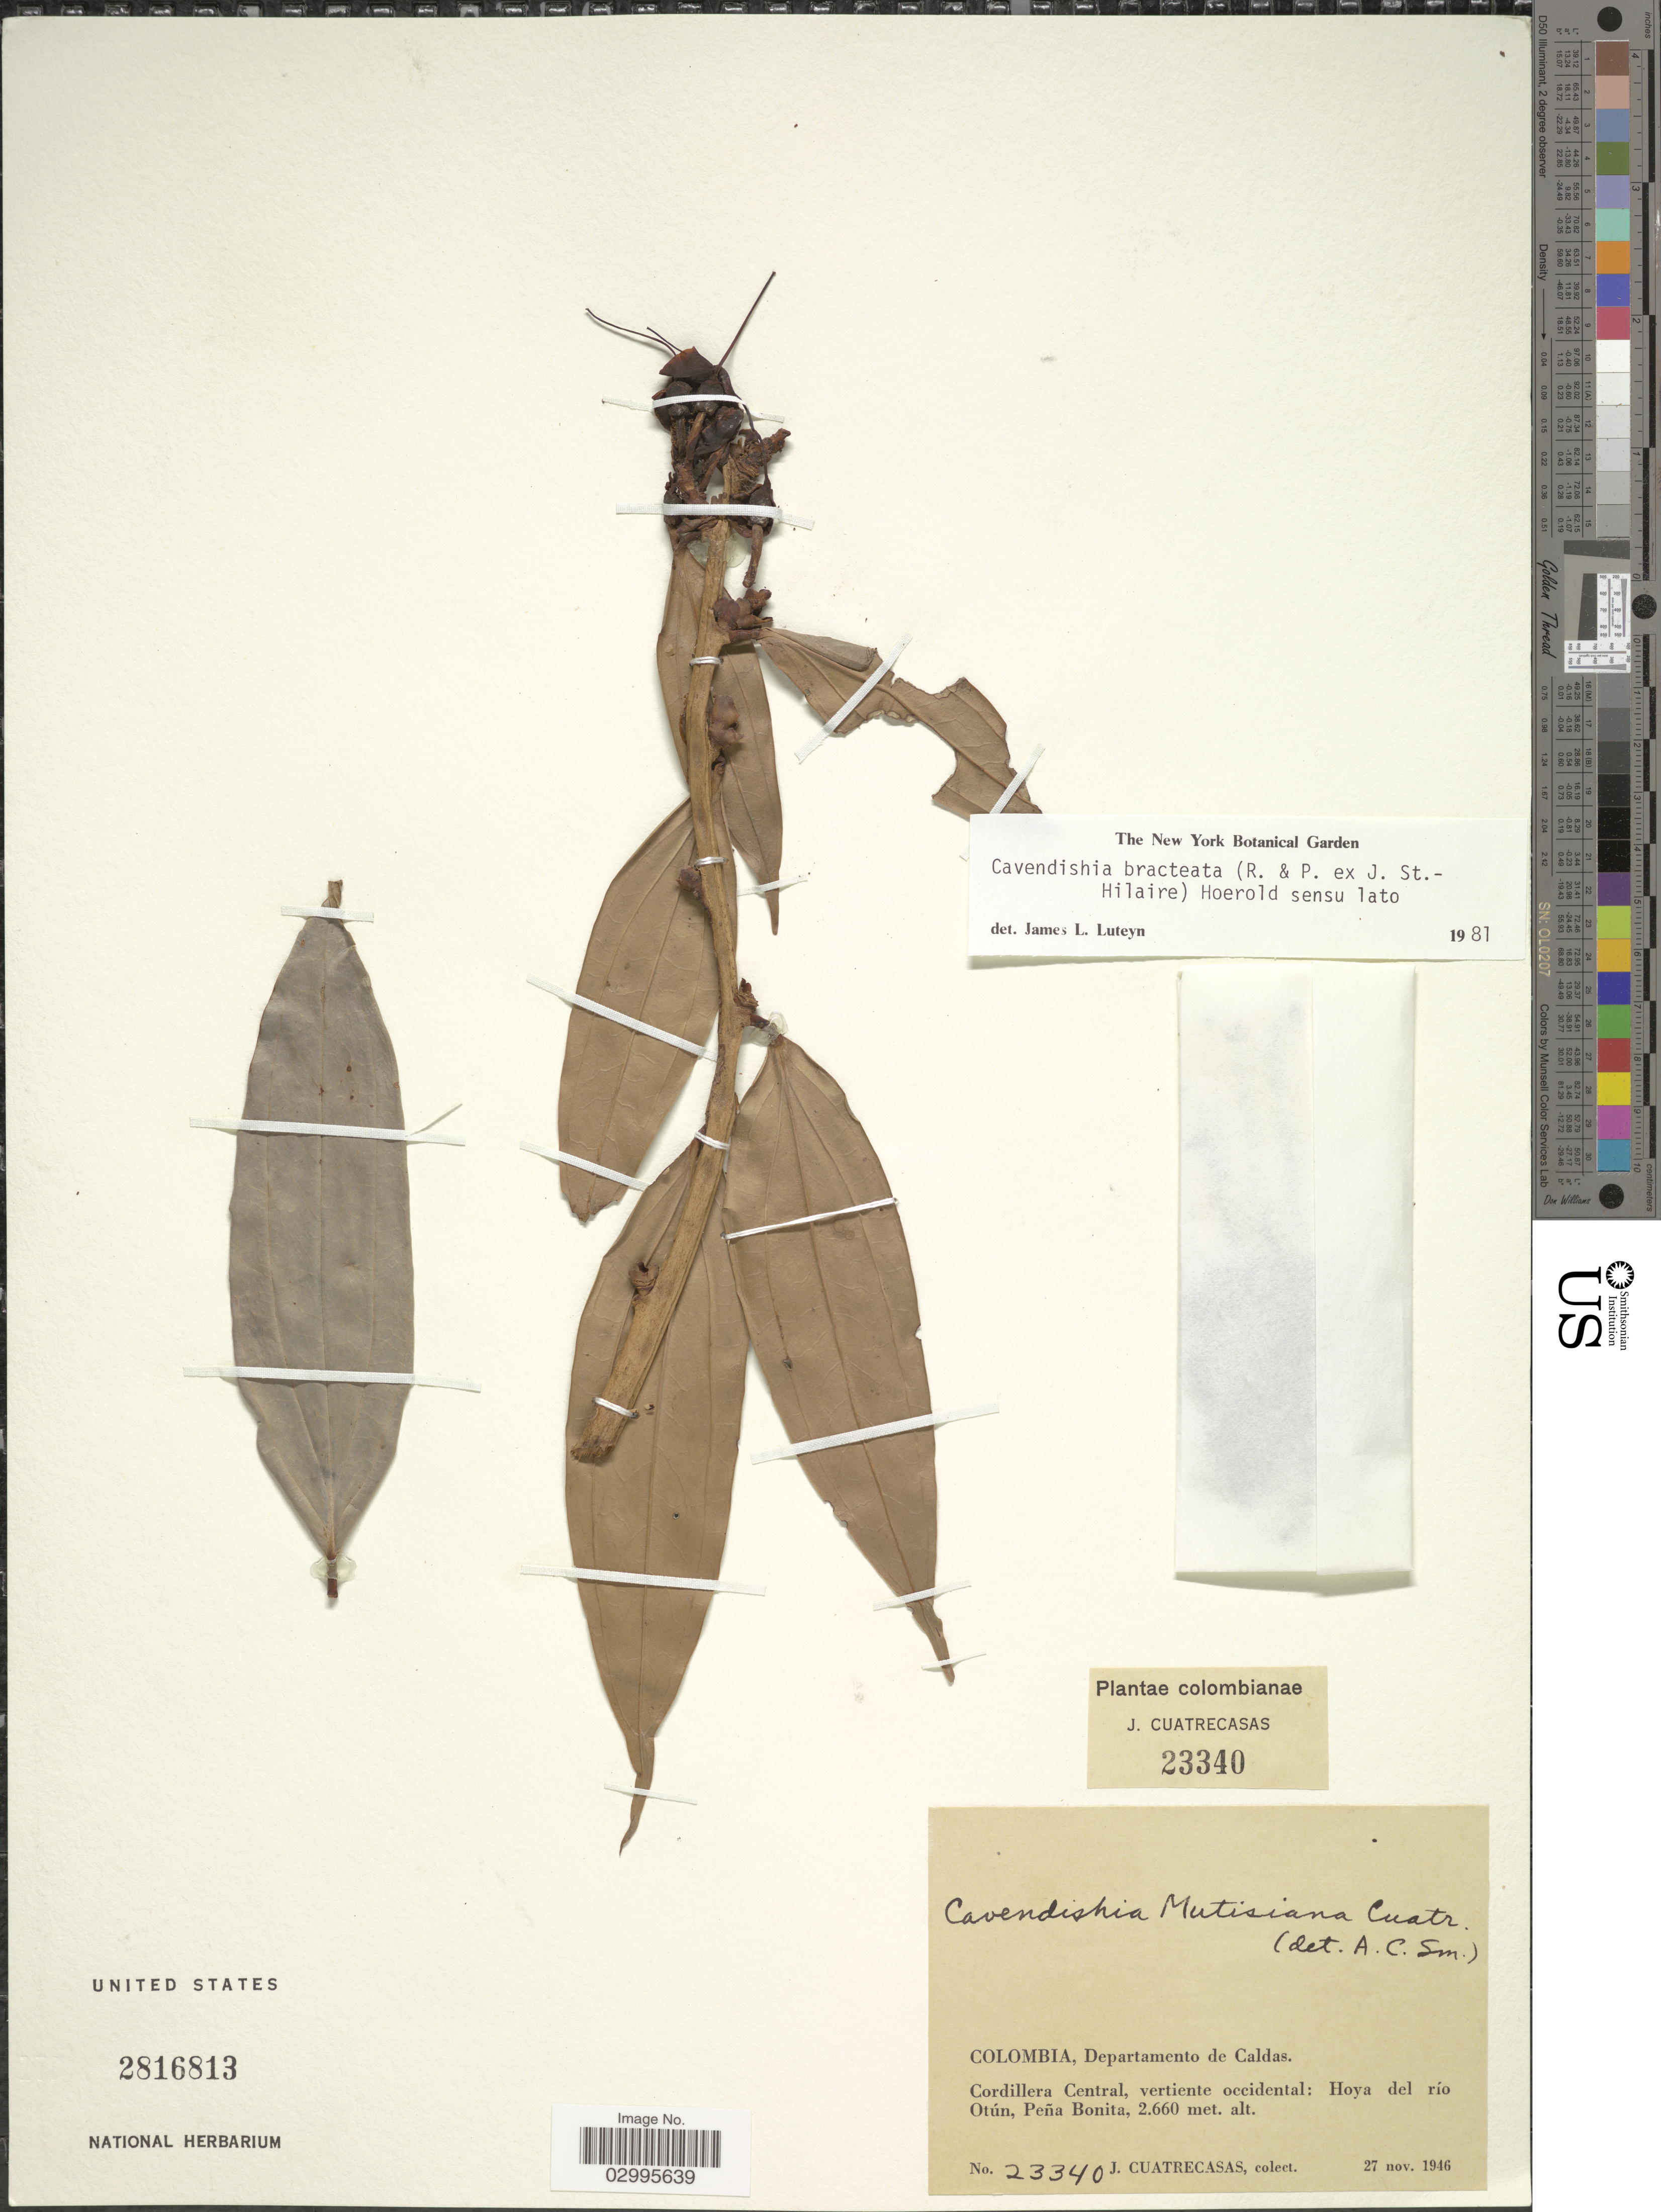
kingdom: Plantae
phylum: Tracheophyta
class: Magnoliopsida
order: Ericales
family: Ericaceae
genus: Cavendishia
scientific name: Cavendishia bracteata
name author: (Ruiz & Pav. ex J. St.-Hil.) Hoerold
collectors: J. Cuatrecasas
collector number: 23340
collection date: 1946-11-27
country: Colombia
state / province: Caldas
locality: Departamento de Caldas. Cordillera Central, vertiente occidental: Hoya del río Otún, Peña Bonita.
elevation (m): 2660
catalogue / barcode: US 2816813